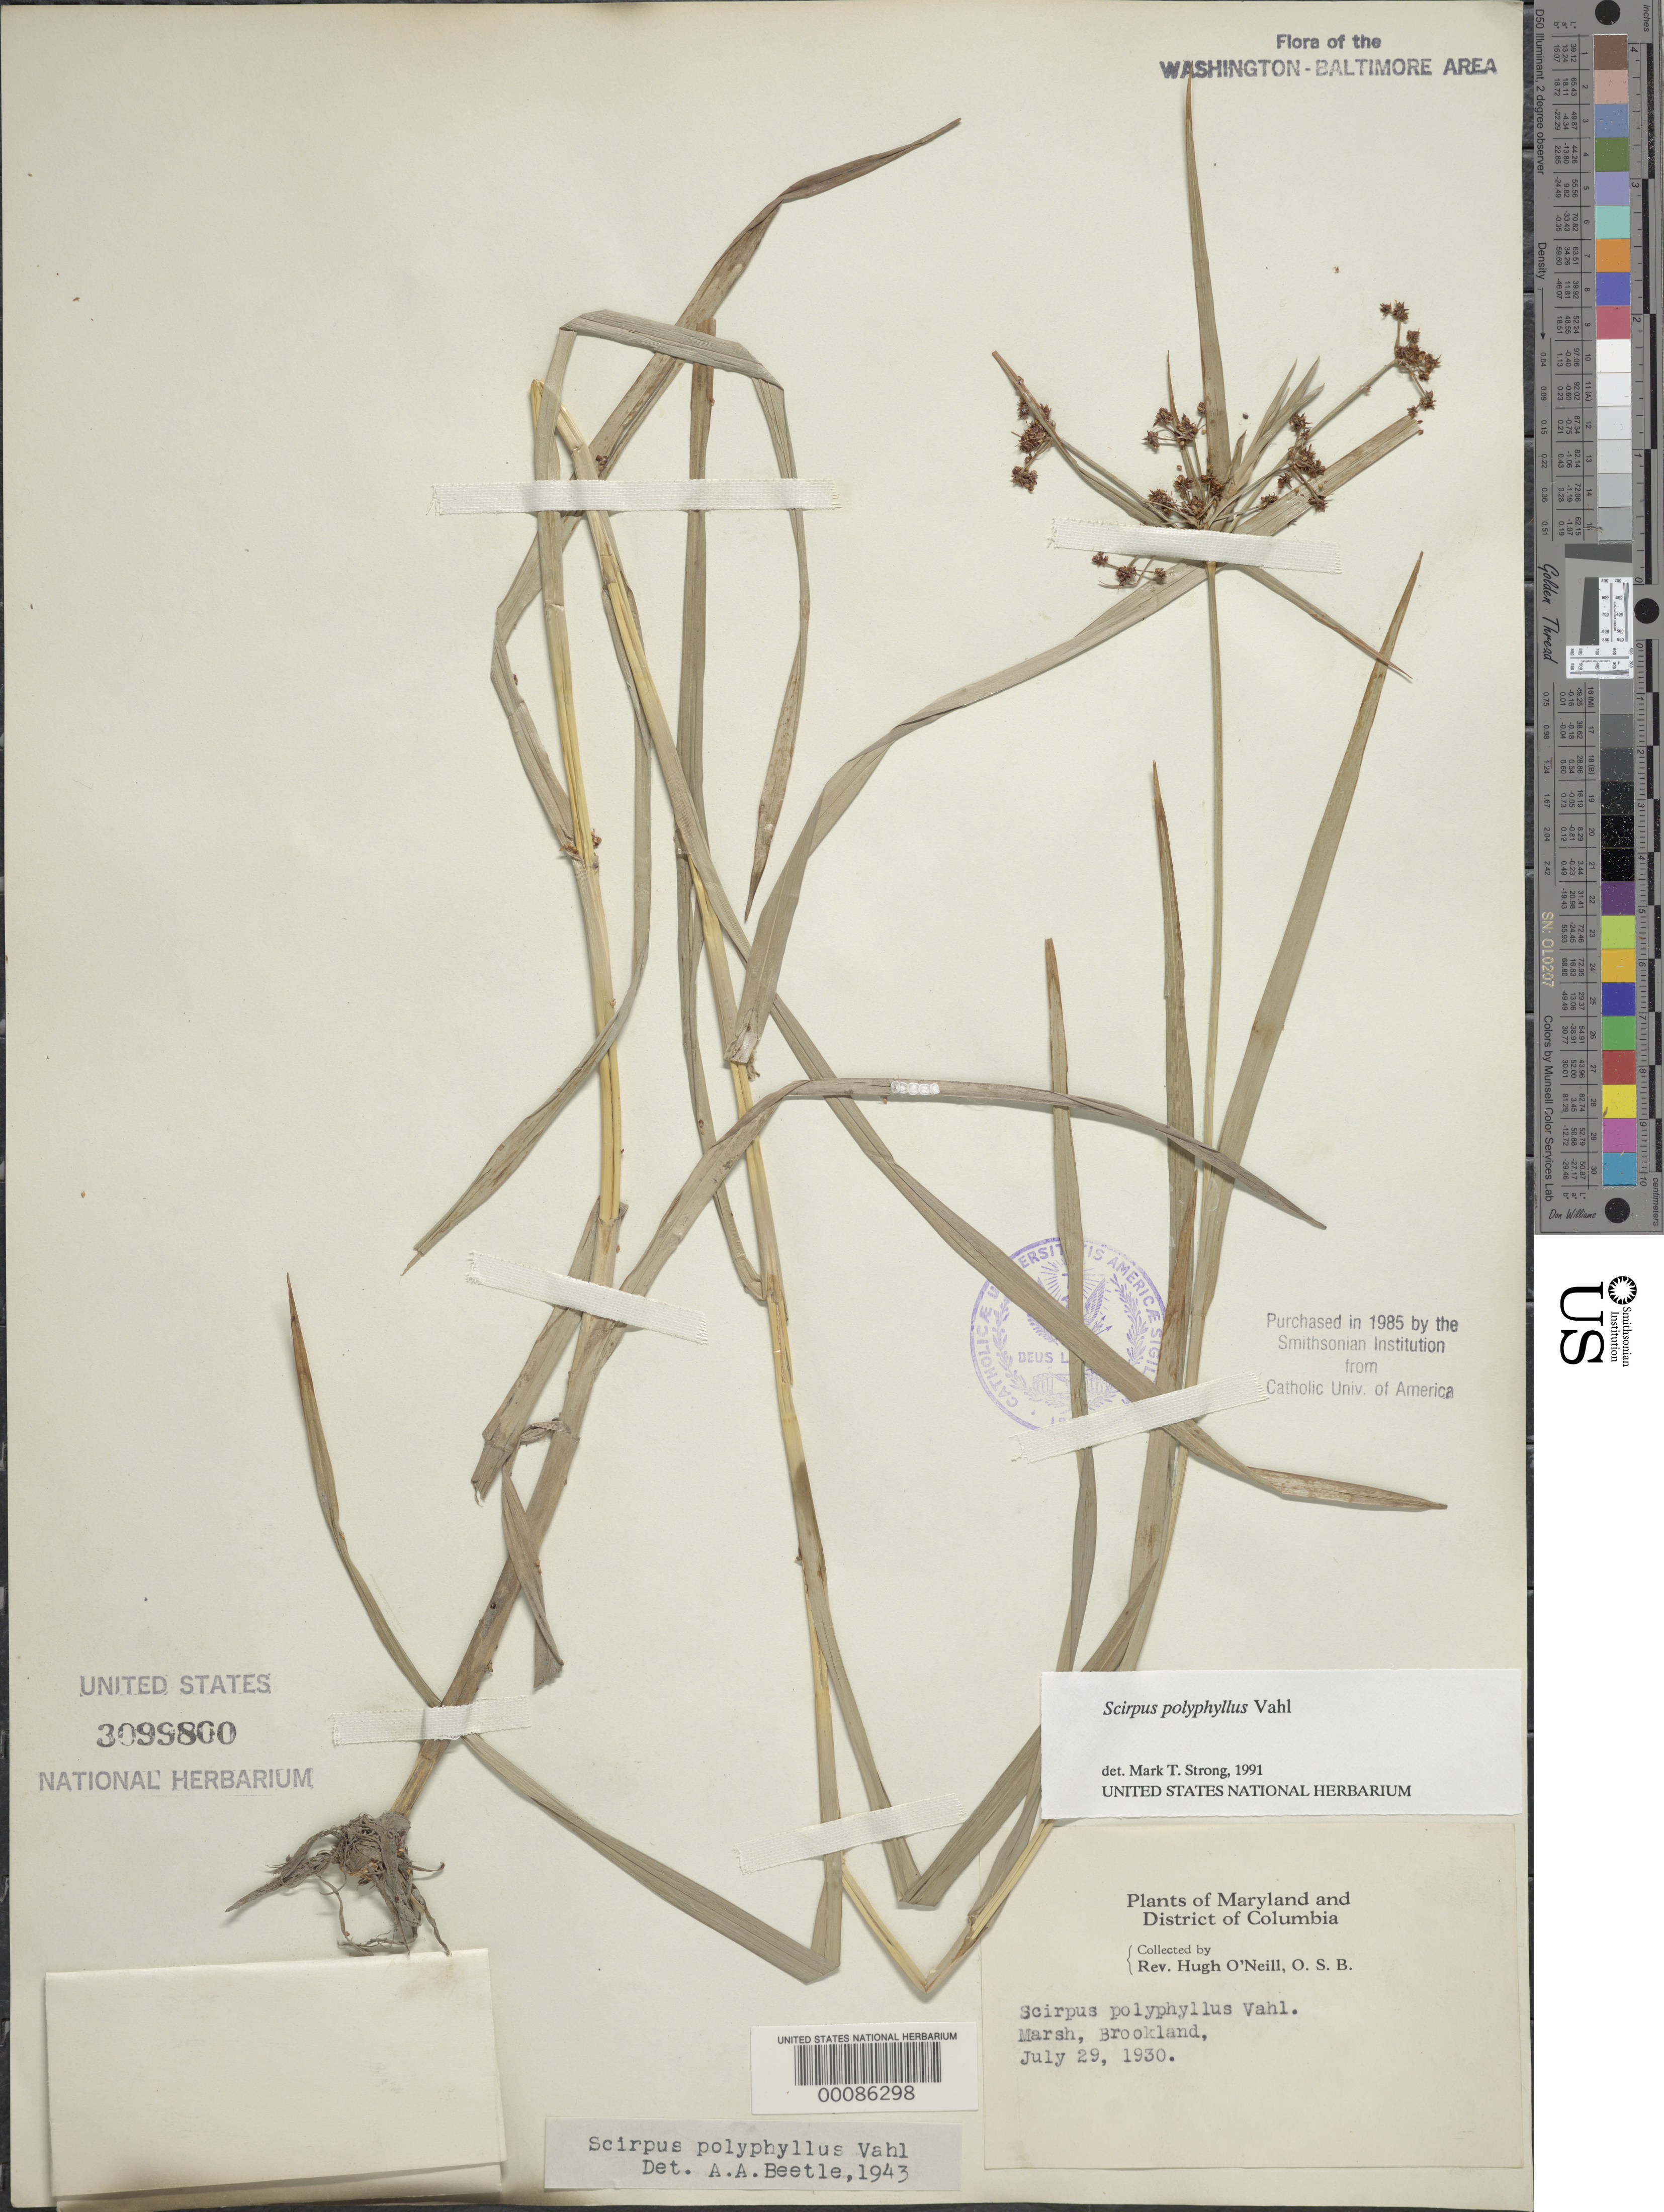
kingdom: Plantae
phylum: Tracheophyta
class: Liliopsida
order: Poales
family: Cyperaceae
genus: Scirpus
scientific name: Scirpus polyphyllus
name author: Vahl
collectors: H. O'Neill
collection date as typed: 29 Jul 1930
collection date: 1930-07-29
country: United States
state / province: District of Columbia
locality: Brookland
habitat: Marsh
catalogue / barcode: US 3099800